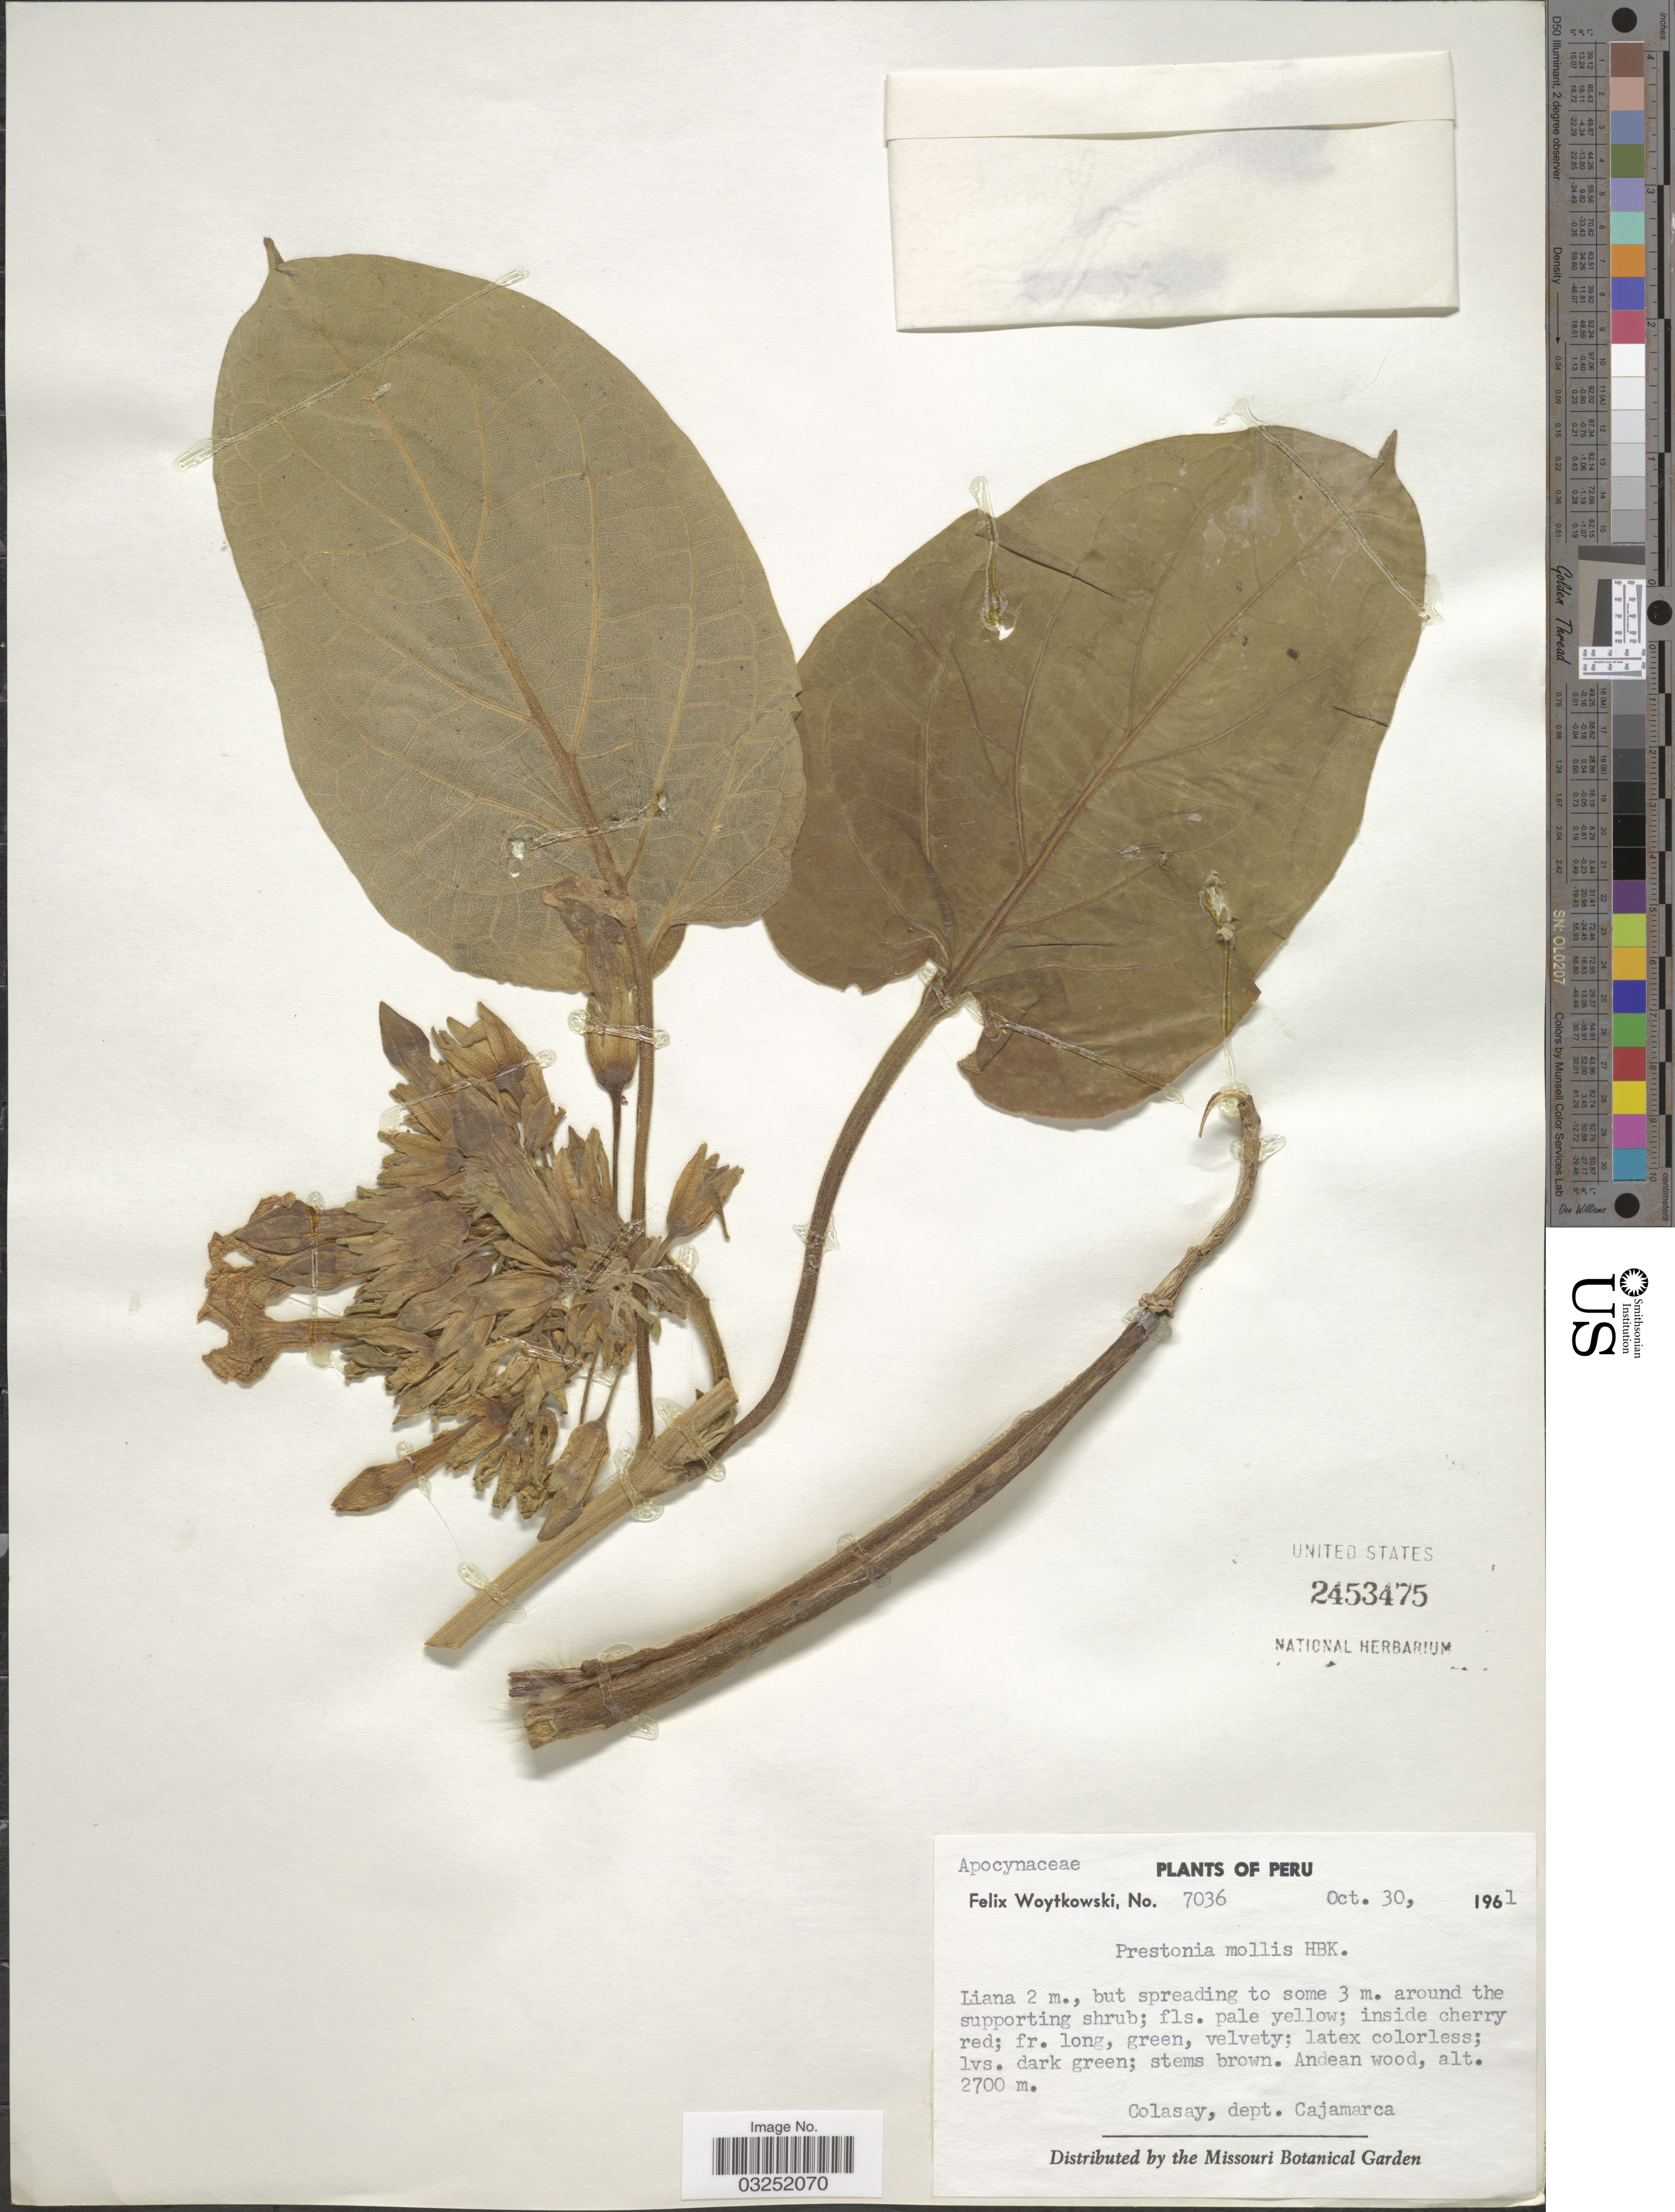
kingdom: Plantae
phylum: Tracheophyta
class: Magnoliopsida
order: Gentianales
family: Apocynaceae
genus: Prestonia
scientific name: Prestonia mollis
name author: Kunth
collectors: F. Woytkowski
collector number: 7036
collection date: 1961-10-30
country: Peru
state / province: Cajamarca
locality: Colasay, dept. Cajamarca.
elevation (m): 2700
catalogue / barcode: US 2453475